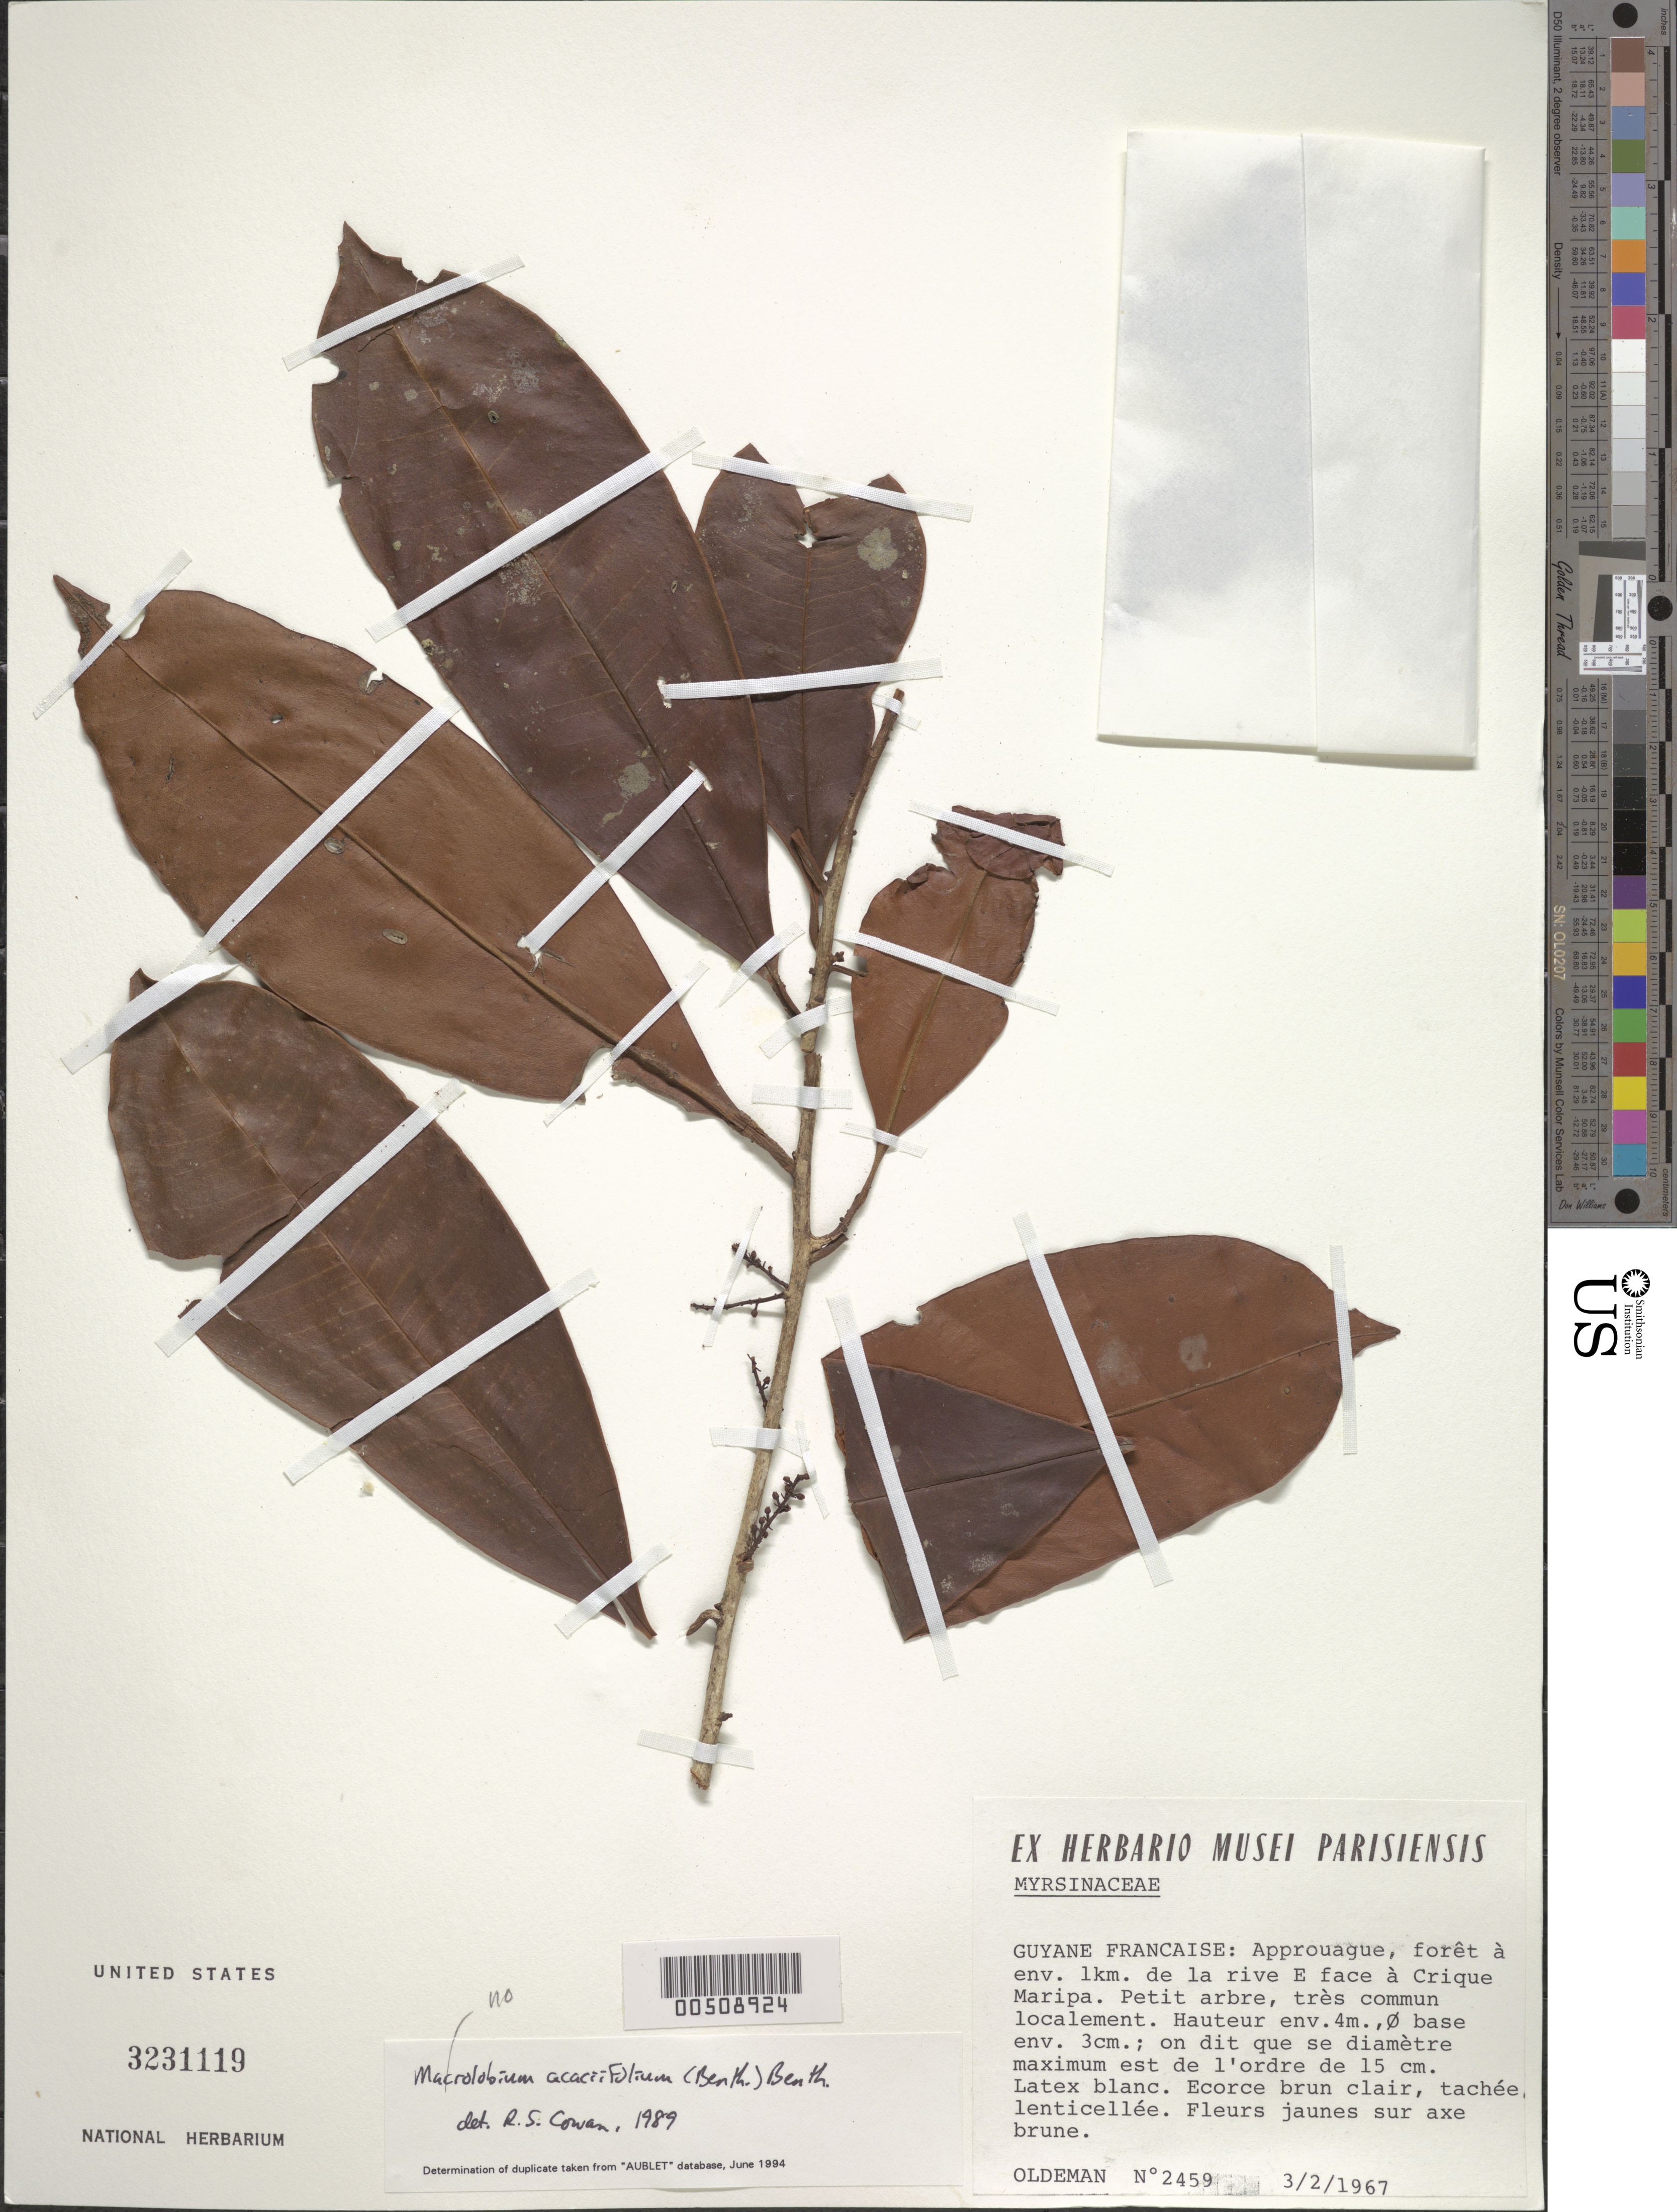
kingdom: Plantae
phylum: Tracheophyta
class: Magnoliopsida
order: Ericales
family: Primulaceae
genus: Cybianthus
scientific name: Cybianthus guyanensis subsp. pseudoicacoreus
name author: (Miq.) Pipoly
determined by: Pipoly, J. J.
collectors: R. Oldeman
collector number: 2459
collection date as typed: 03 Feb 1967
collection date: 1967-02-03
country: French Guiana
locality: Approuague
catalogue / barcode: US 3231119